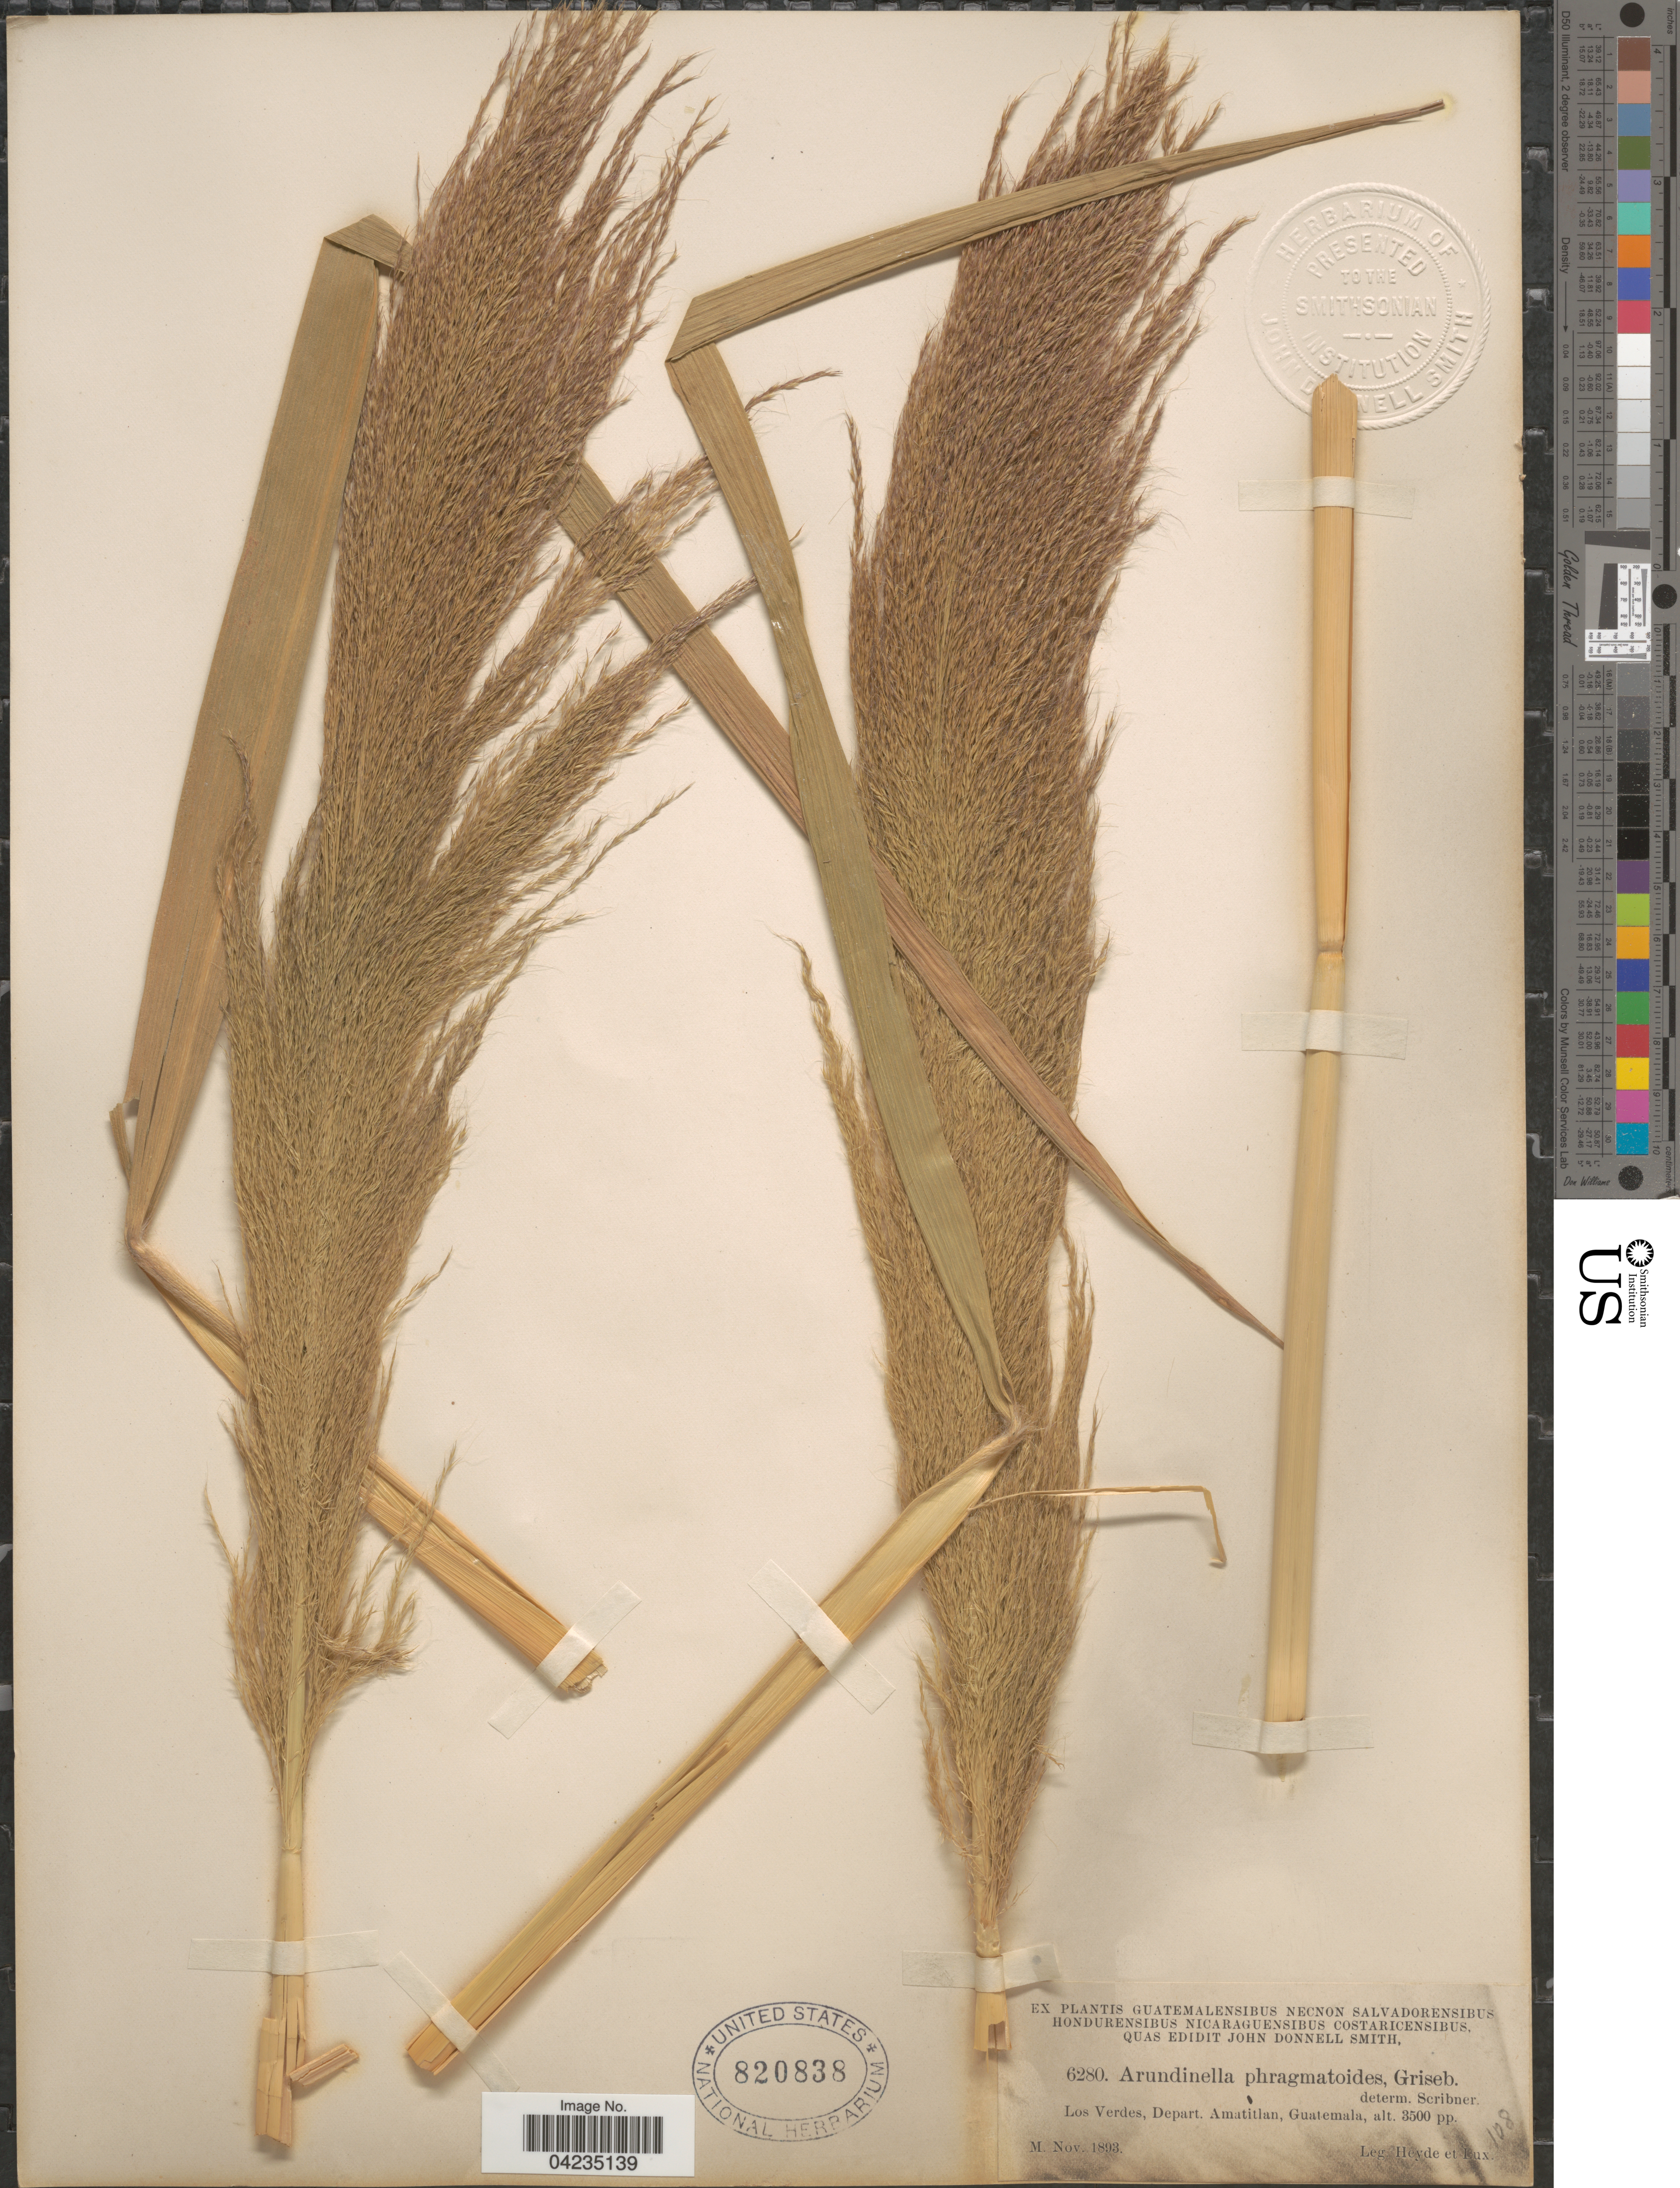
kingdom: Plantae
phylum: Tracheophyta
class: Liliopsida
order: Poales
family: Poaceae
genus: Arundinella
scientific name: Arundinella deppeana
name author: Nees ex Steud.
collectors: Heyde & Lux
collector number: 6280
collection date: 1893-11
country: Guatemala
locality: Los Verdes, Depart. Amatitlan.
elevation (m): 1067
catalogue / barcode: US 820838